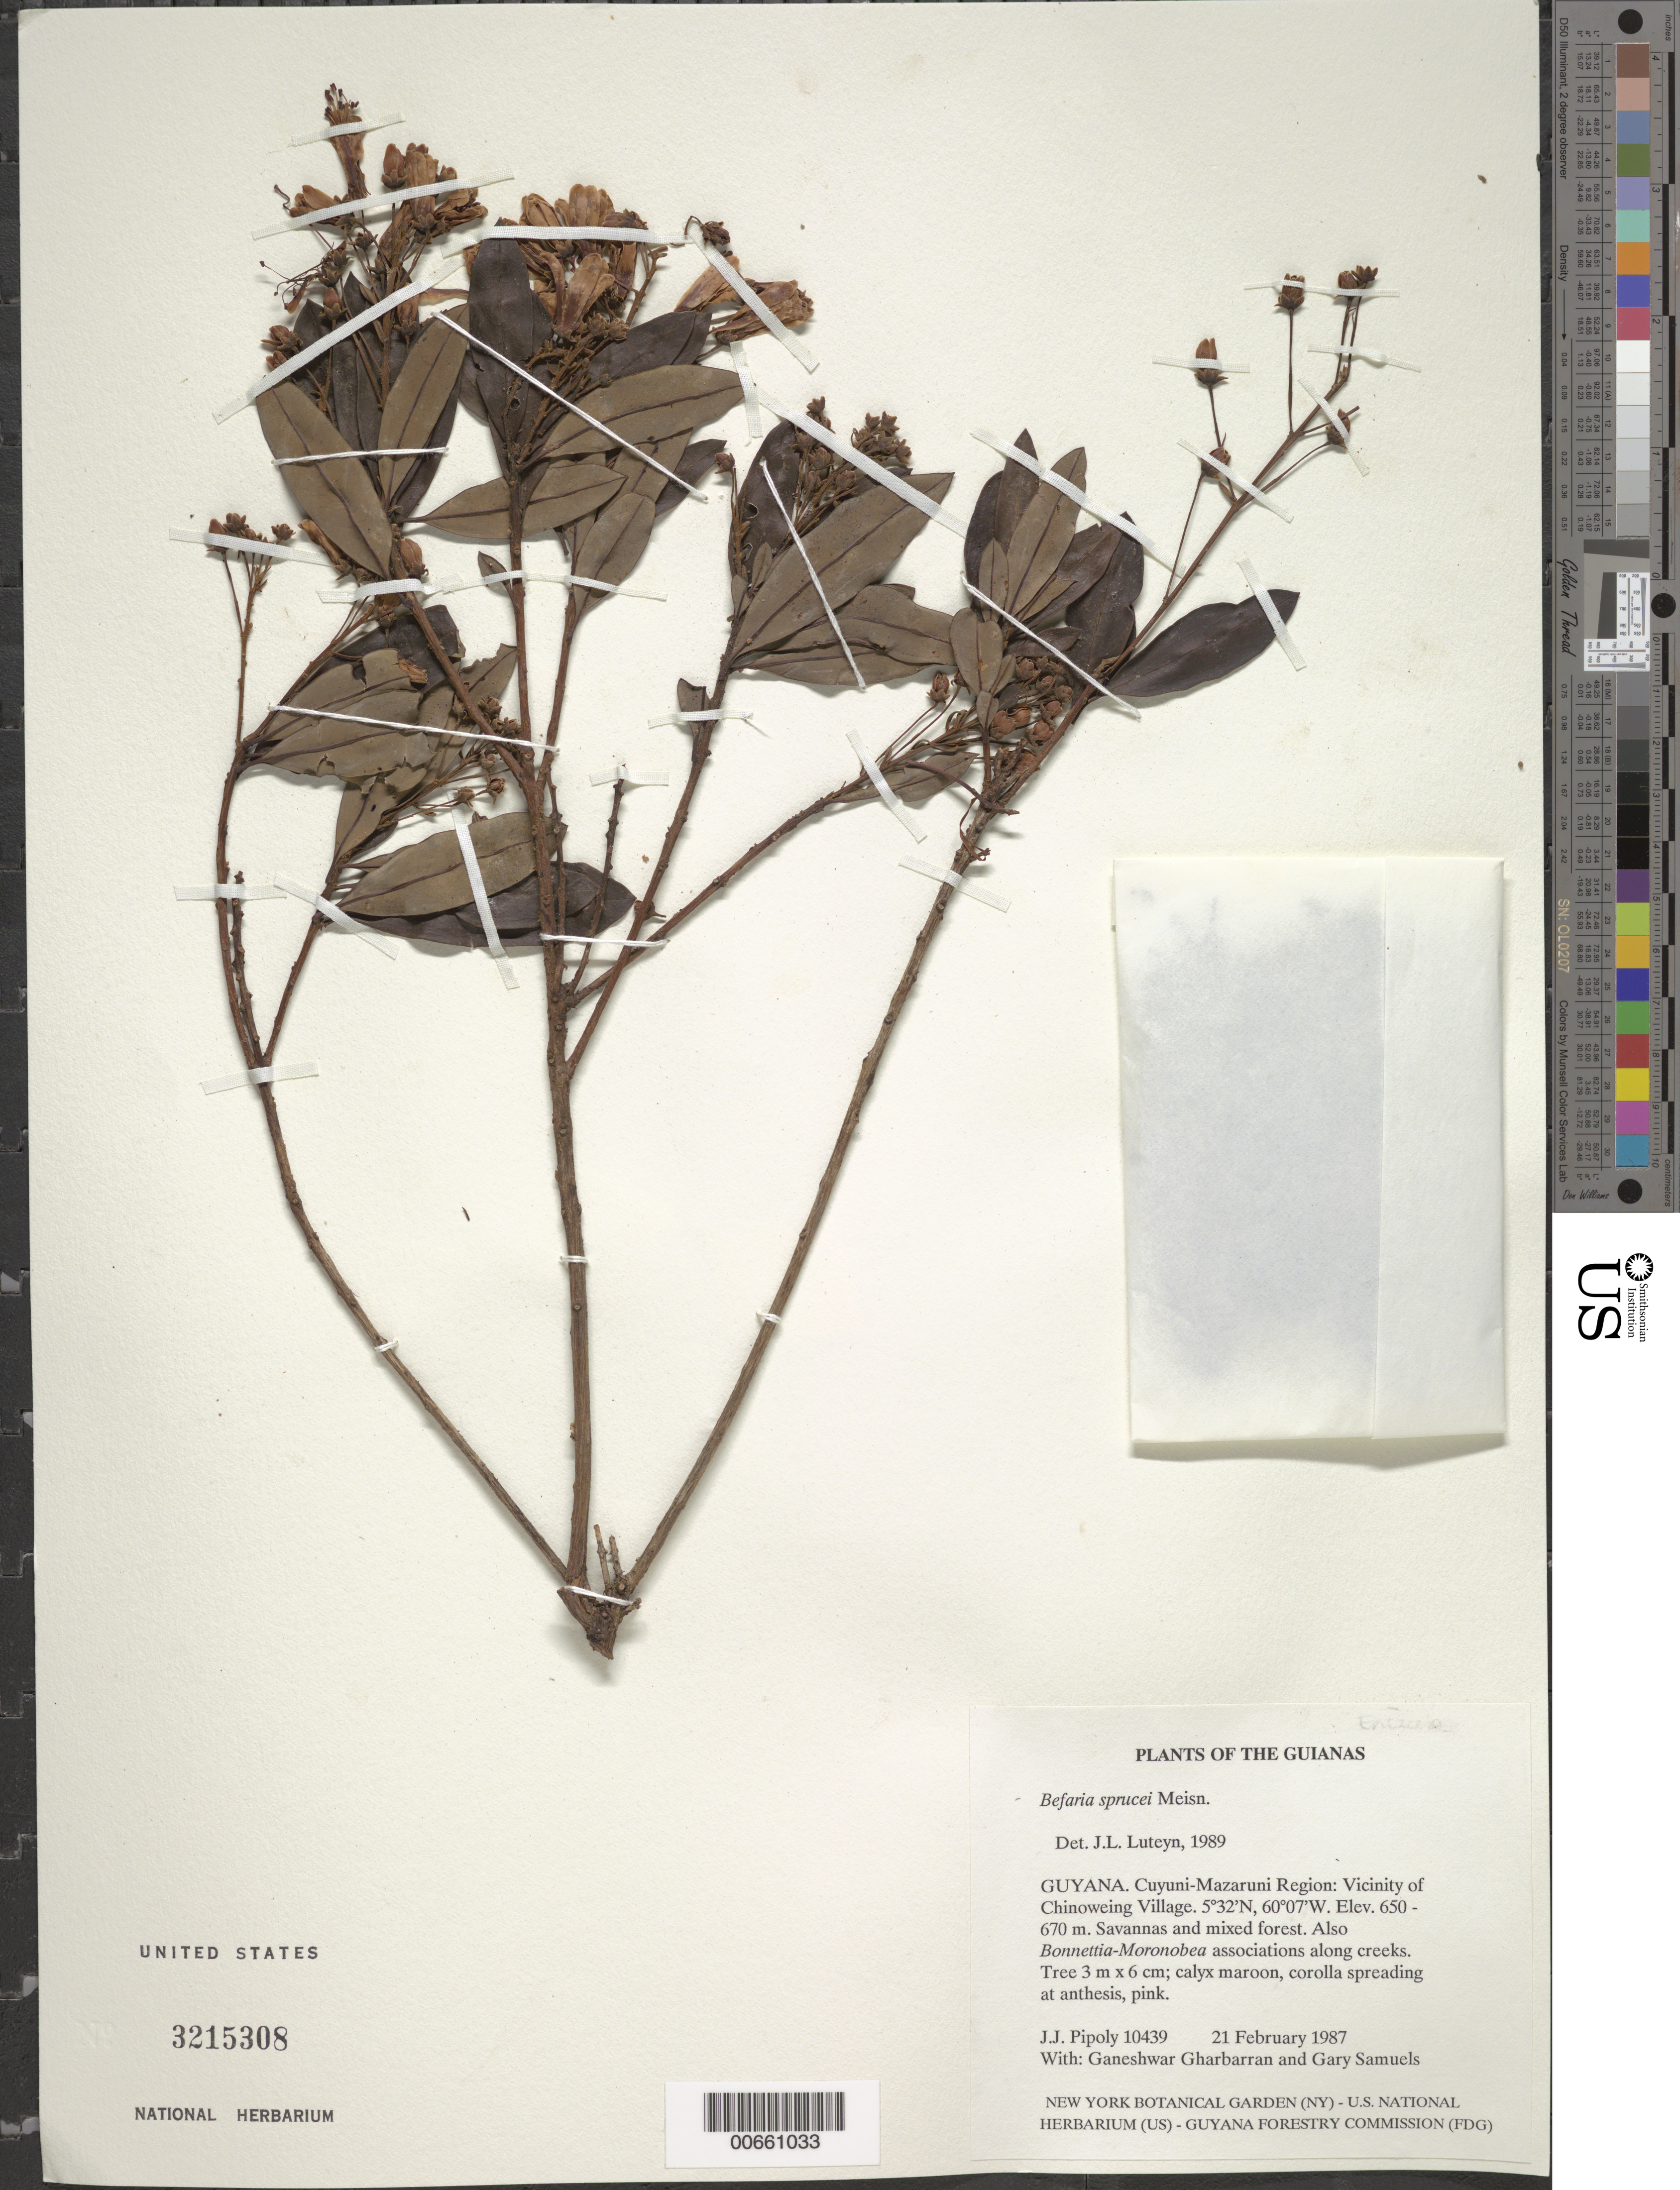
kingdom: Plantae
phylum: Tracheophyta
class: Magnoliopsida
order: Ericales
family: Ericaceae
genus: Bejaria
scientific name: Bejaria sprucei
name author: Meisn.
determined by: Luteyn, J. L.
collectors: J. J. Pipoly, G. Gharbarran & G. Samuels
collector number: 10439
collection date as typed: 21 February 1987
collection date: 1987-02-21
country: Guyana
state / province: Cuyuni-Mazaruni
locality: Vicinity of Chinoweing Village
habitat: Savannas and mixed forest. Also Bonnetia-Moronobea associations along creeks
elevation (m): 650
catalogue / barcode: US 3215308